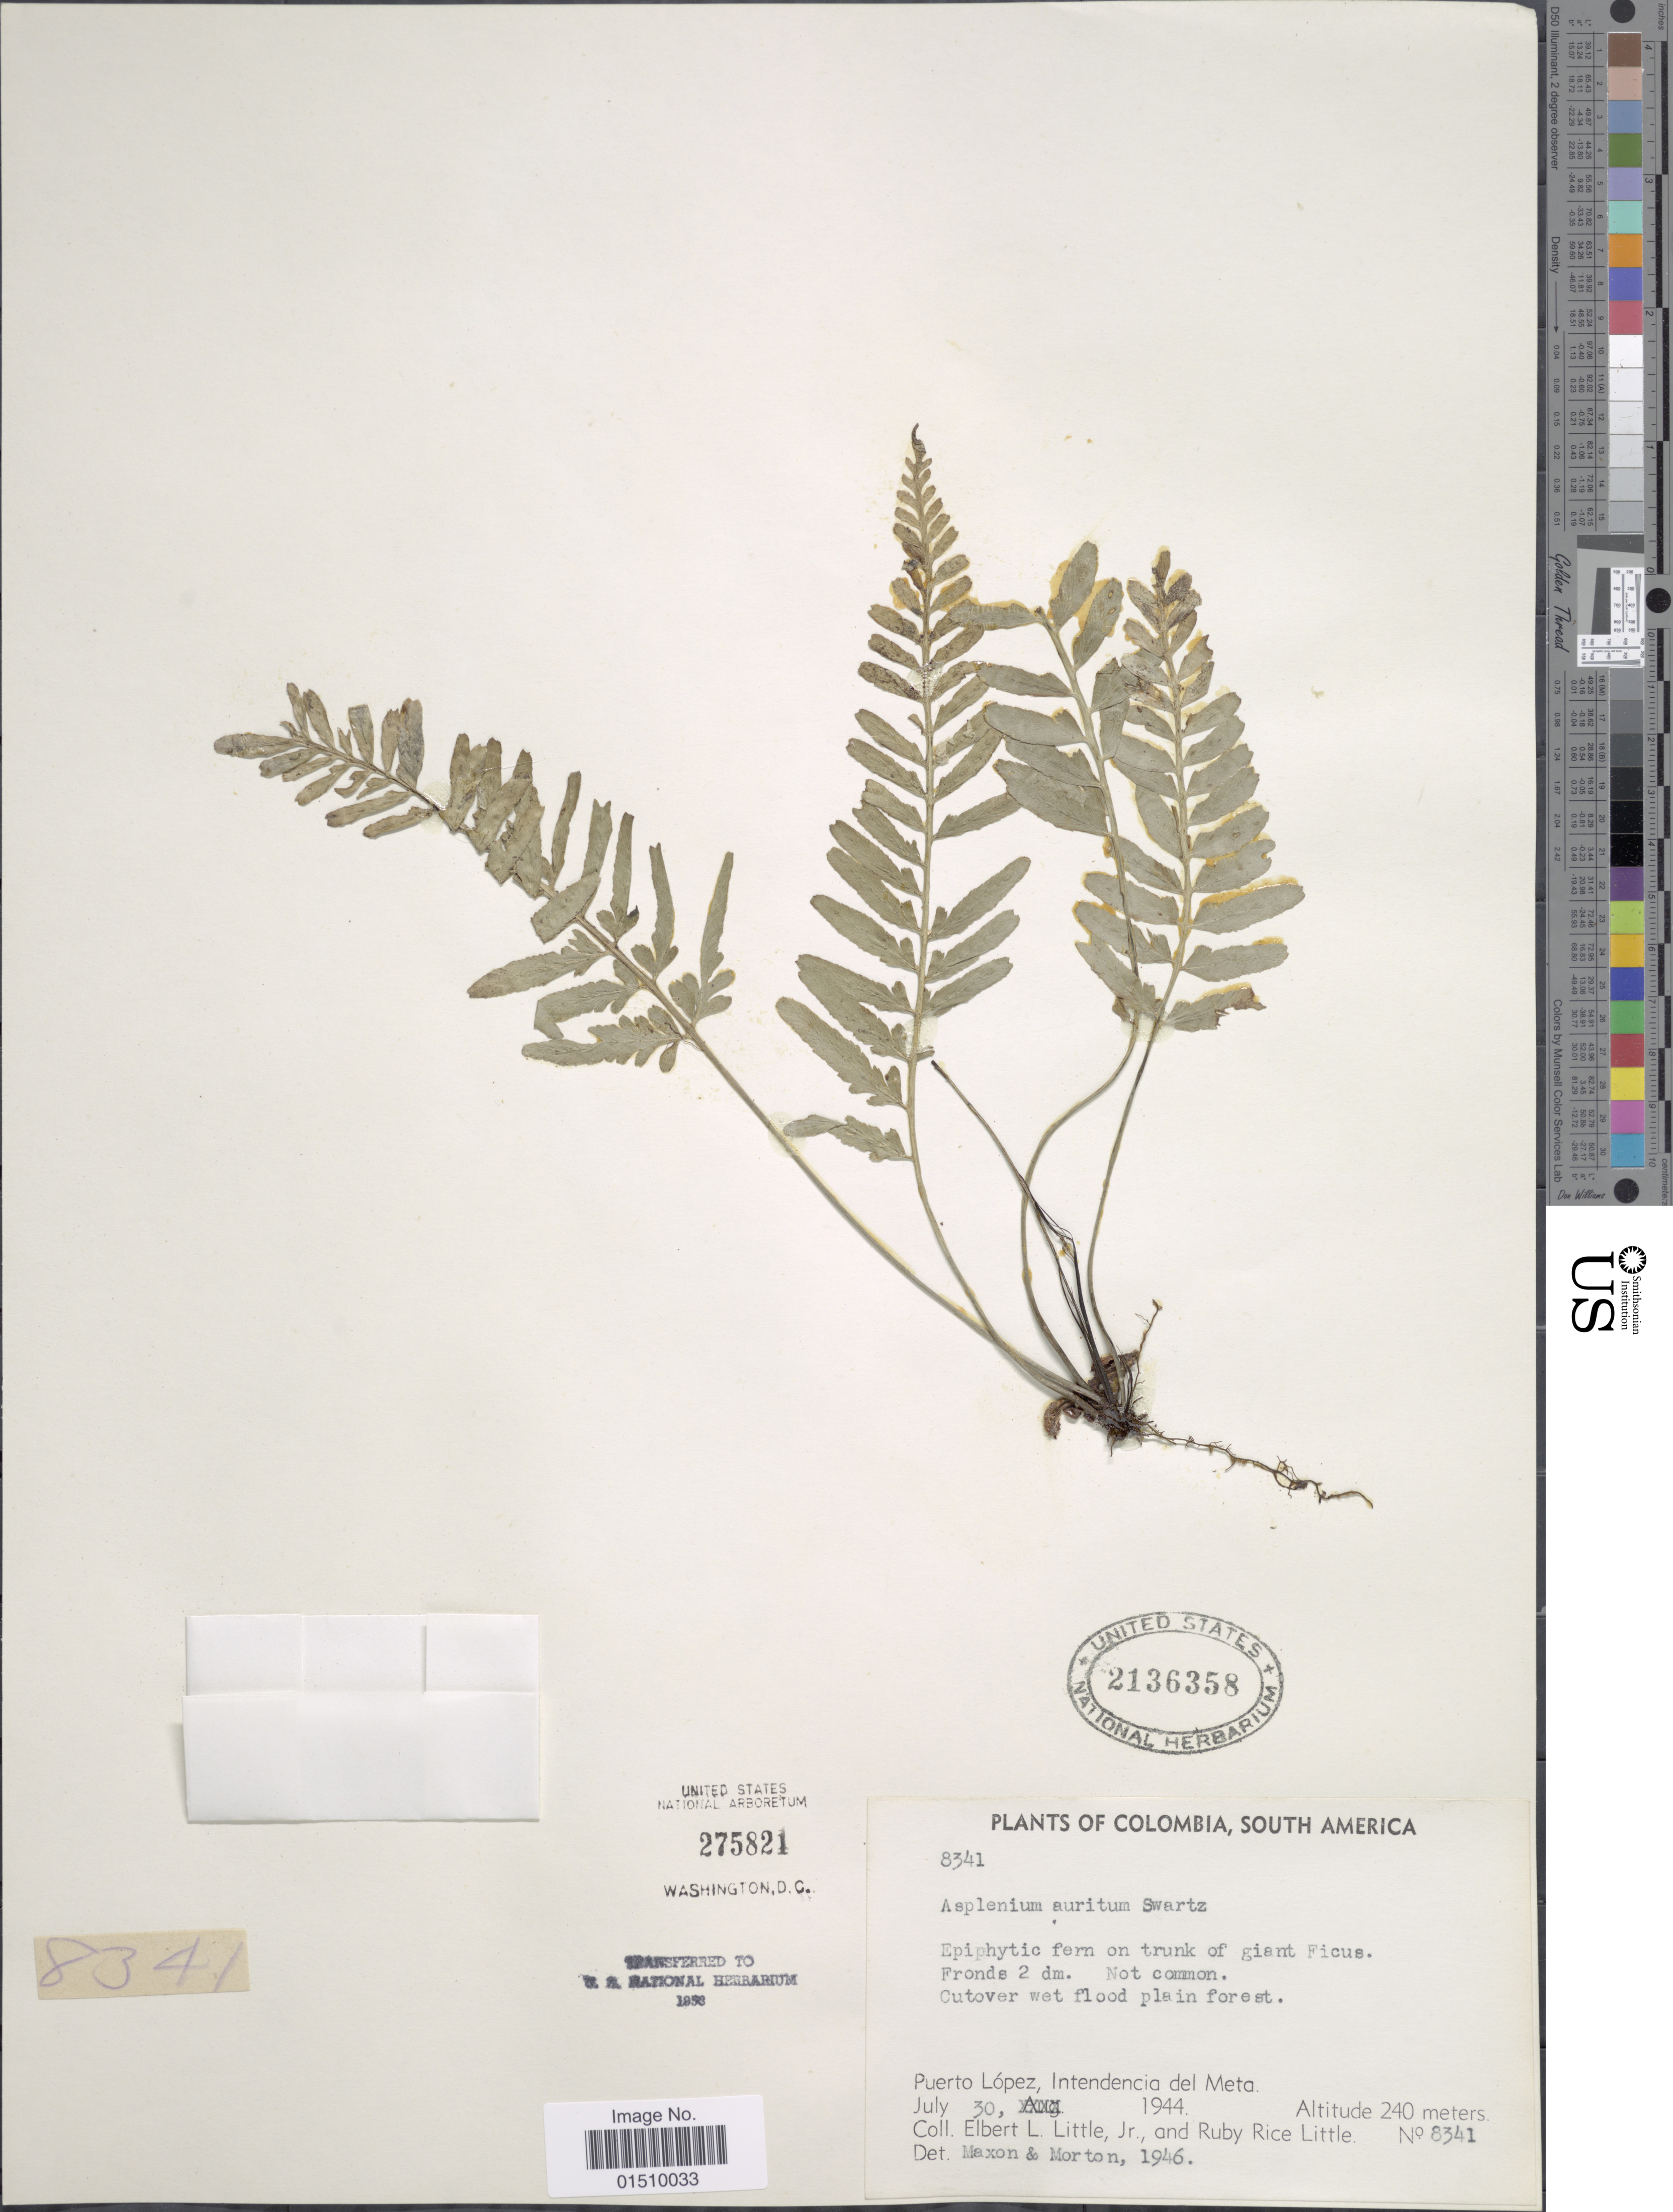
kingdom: Plantae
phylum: Tracheophyta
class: Polypodiopsida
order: Polypodiales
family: Aspleniaceae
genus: Asplenium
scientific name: Asplenium auritum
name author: Sw.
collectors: E. L. Little & R. R. Little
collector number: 8341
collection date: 1944-07-30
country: Colombia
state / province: Meta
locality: Colombia, South America, Puerto Lopez, Intendencia del Meta.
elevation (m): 240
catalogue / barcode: US 2136358